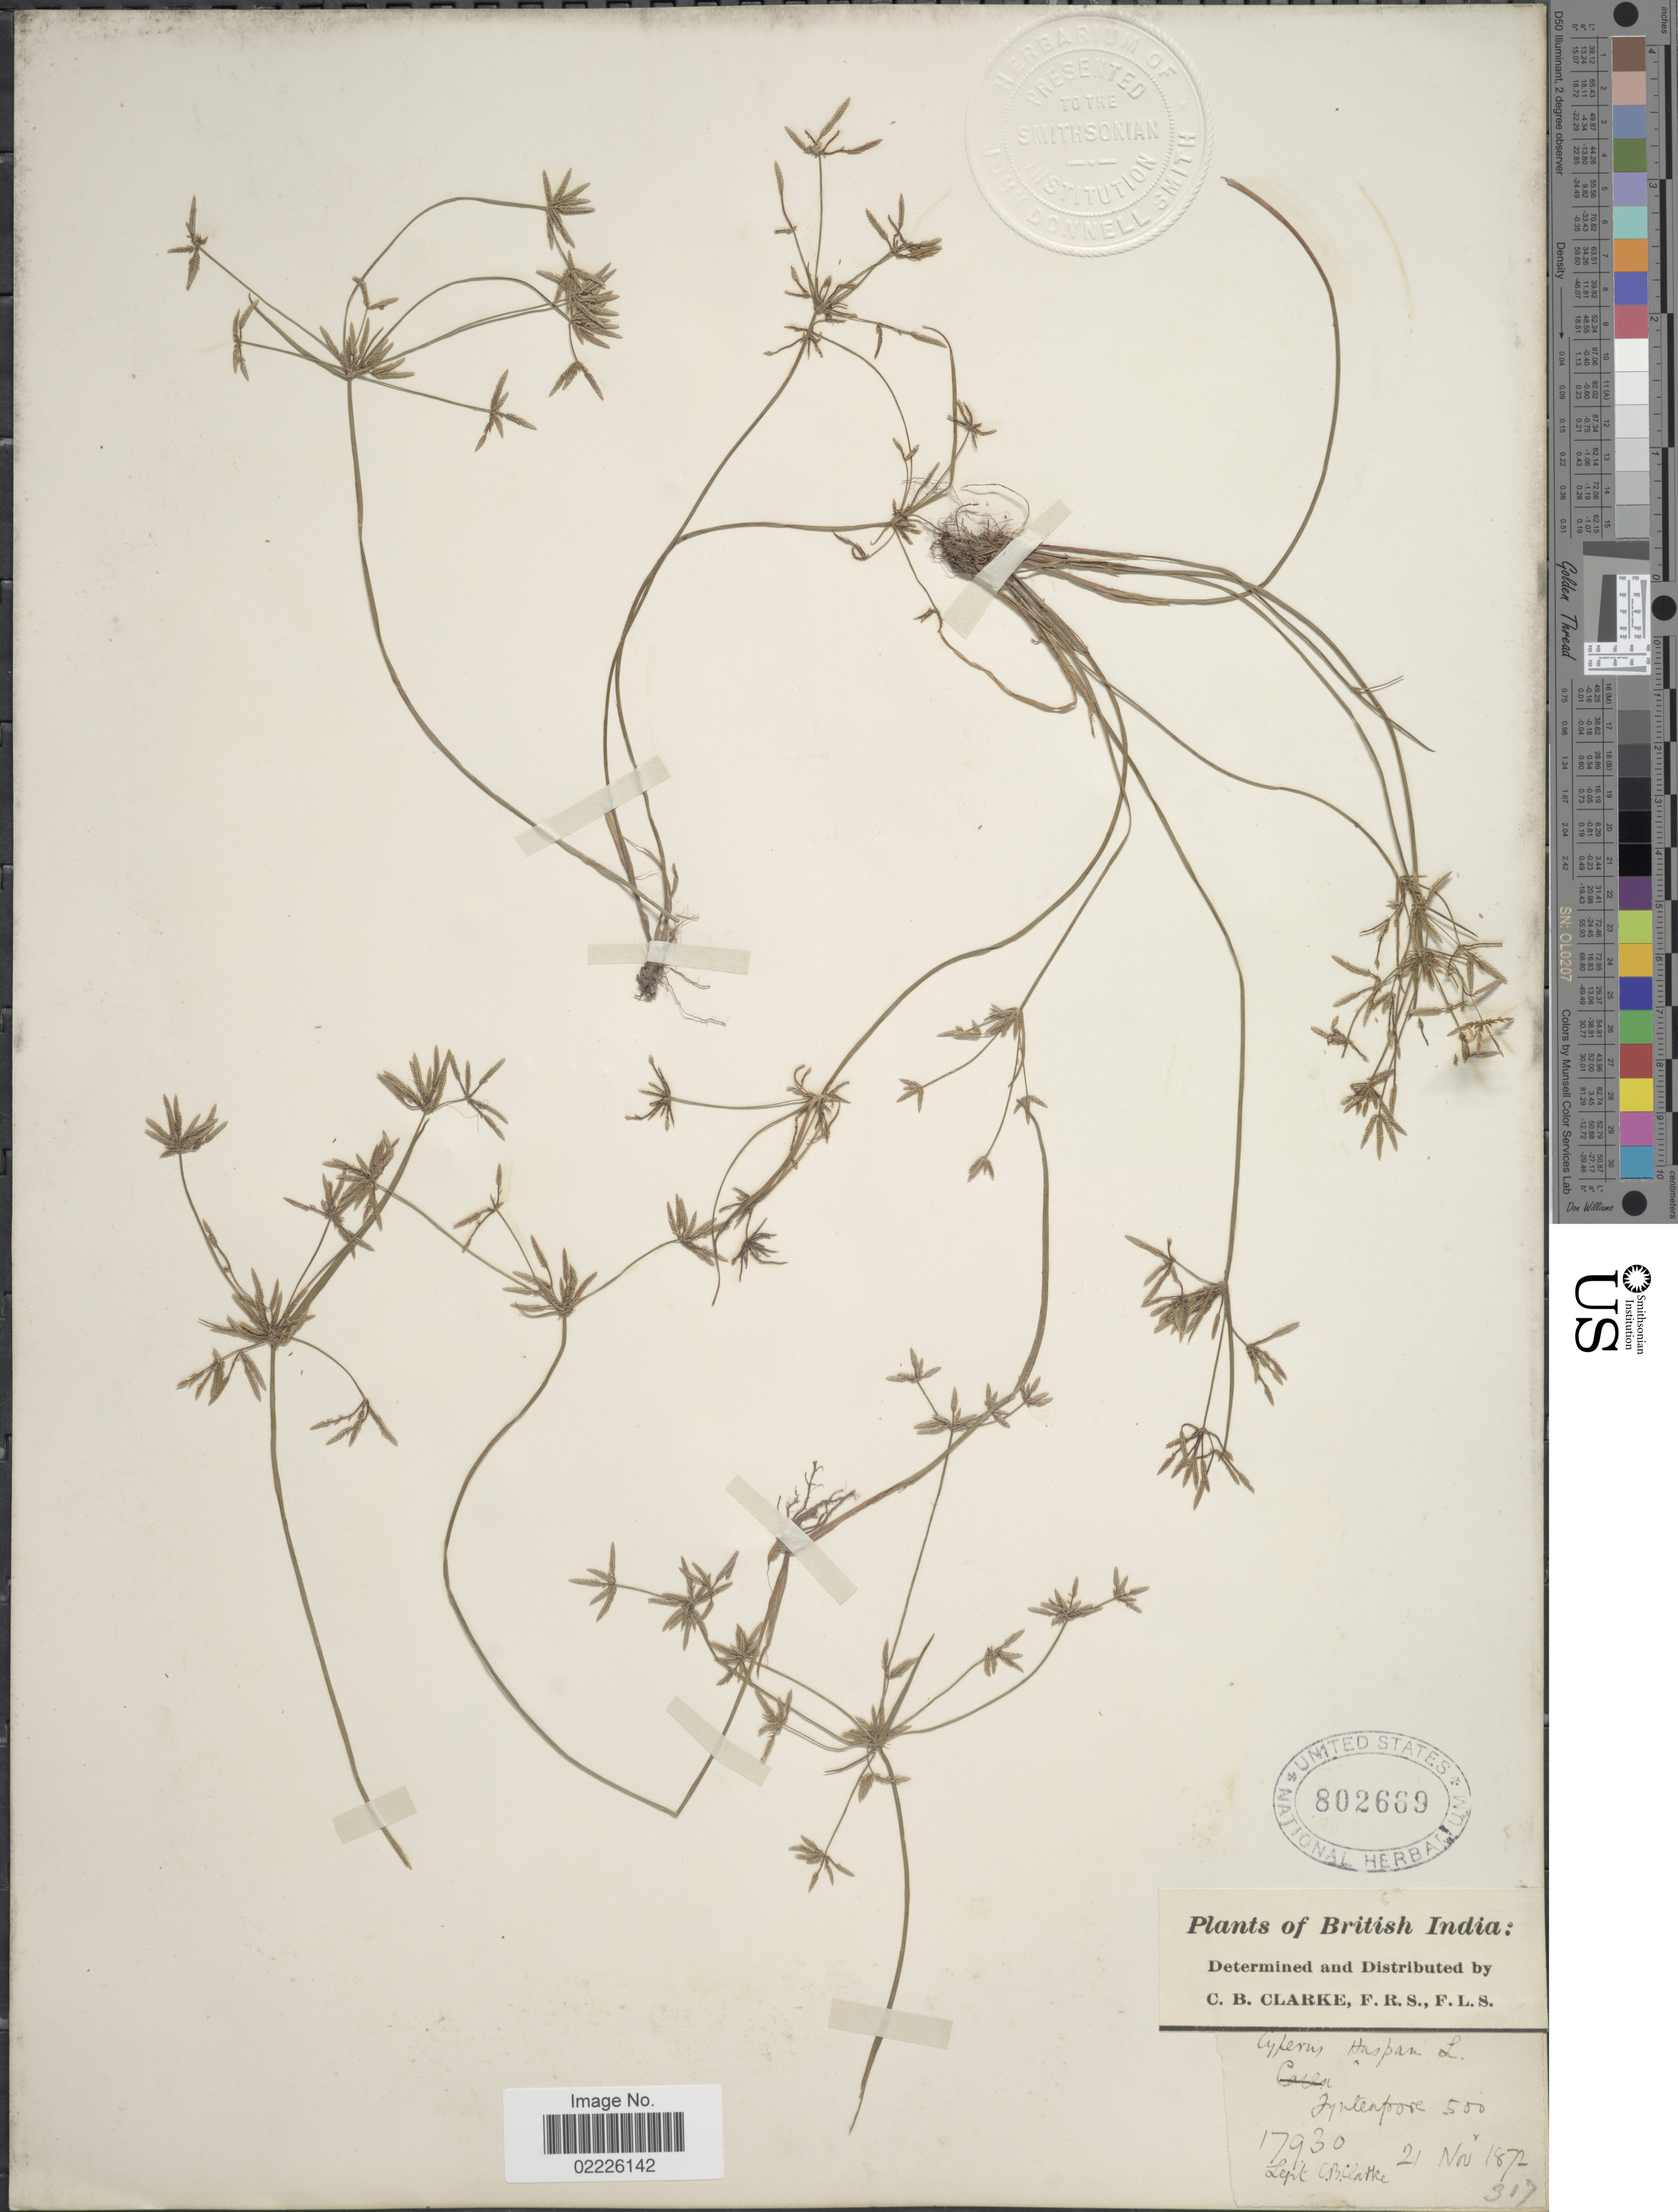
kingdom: Plantae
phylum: Tracheophyta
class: Liliopsida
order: Poales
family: Cyperaceae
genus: Cyperus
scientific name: Cyperus haspan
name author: L.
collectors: C. B. Clarke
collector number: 17930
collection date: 1872-11-21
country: India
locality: British India, Jynteapore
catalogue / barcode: US 802669